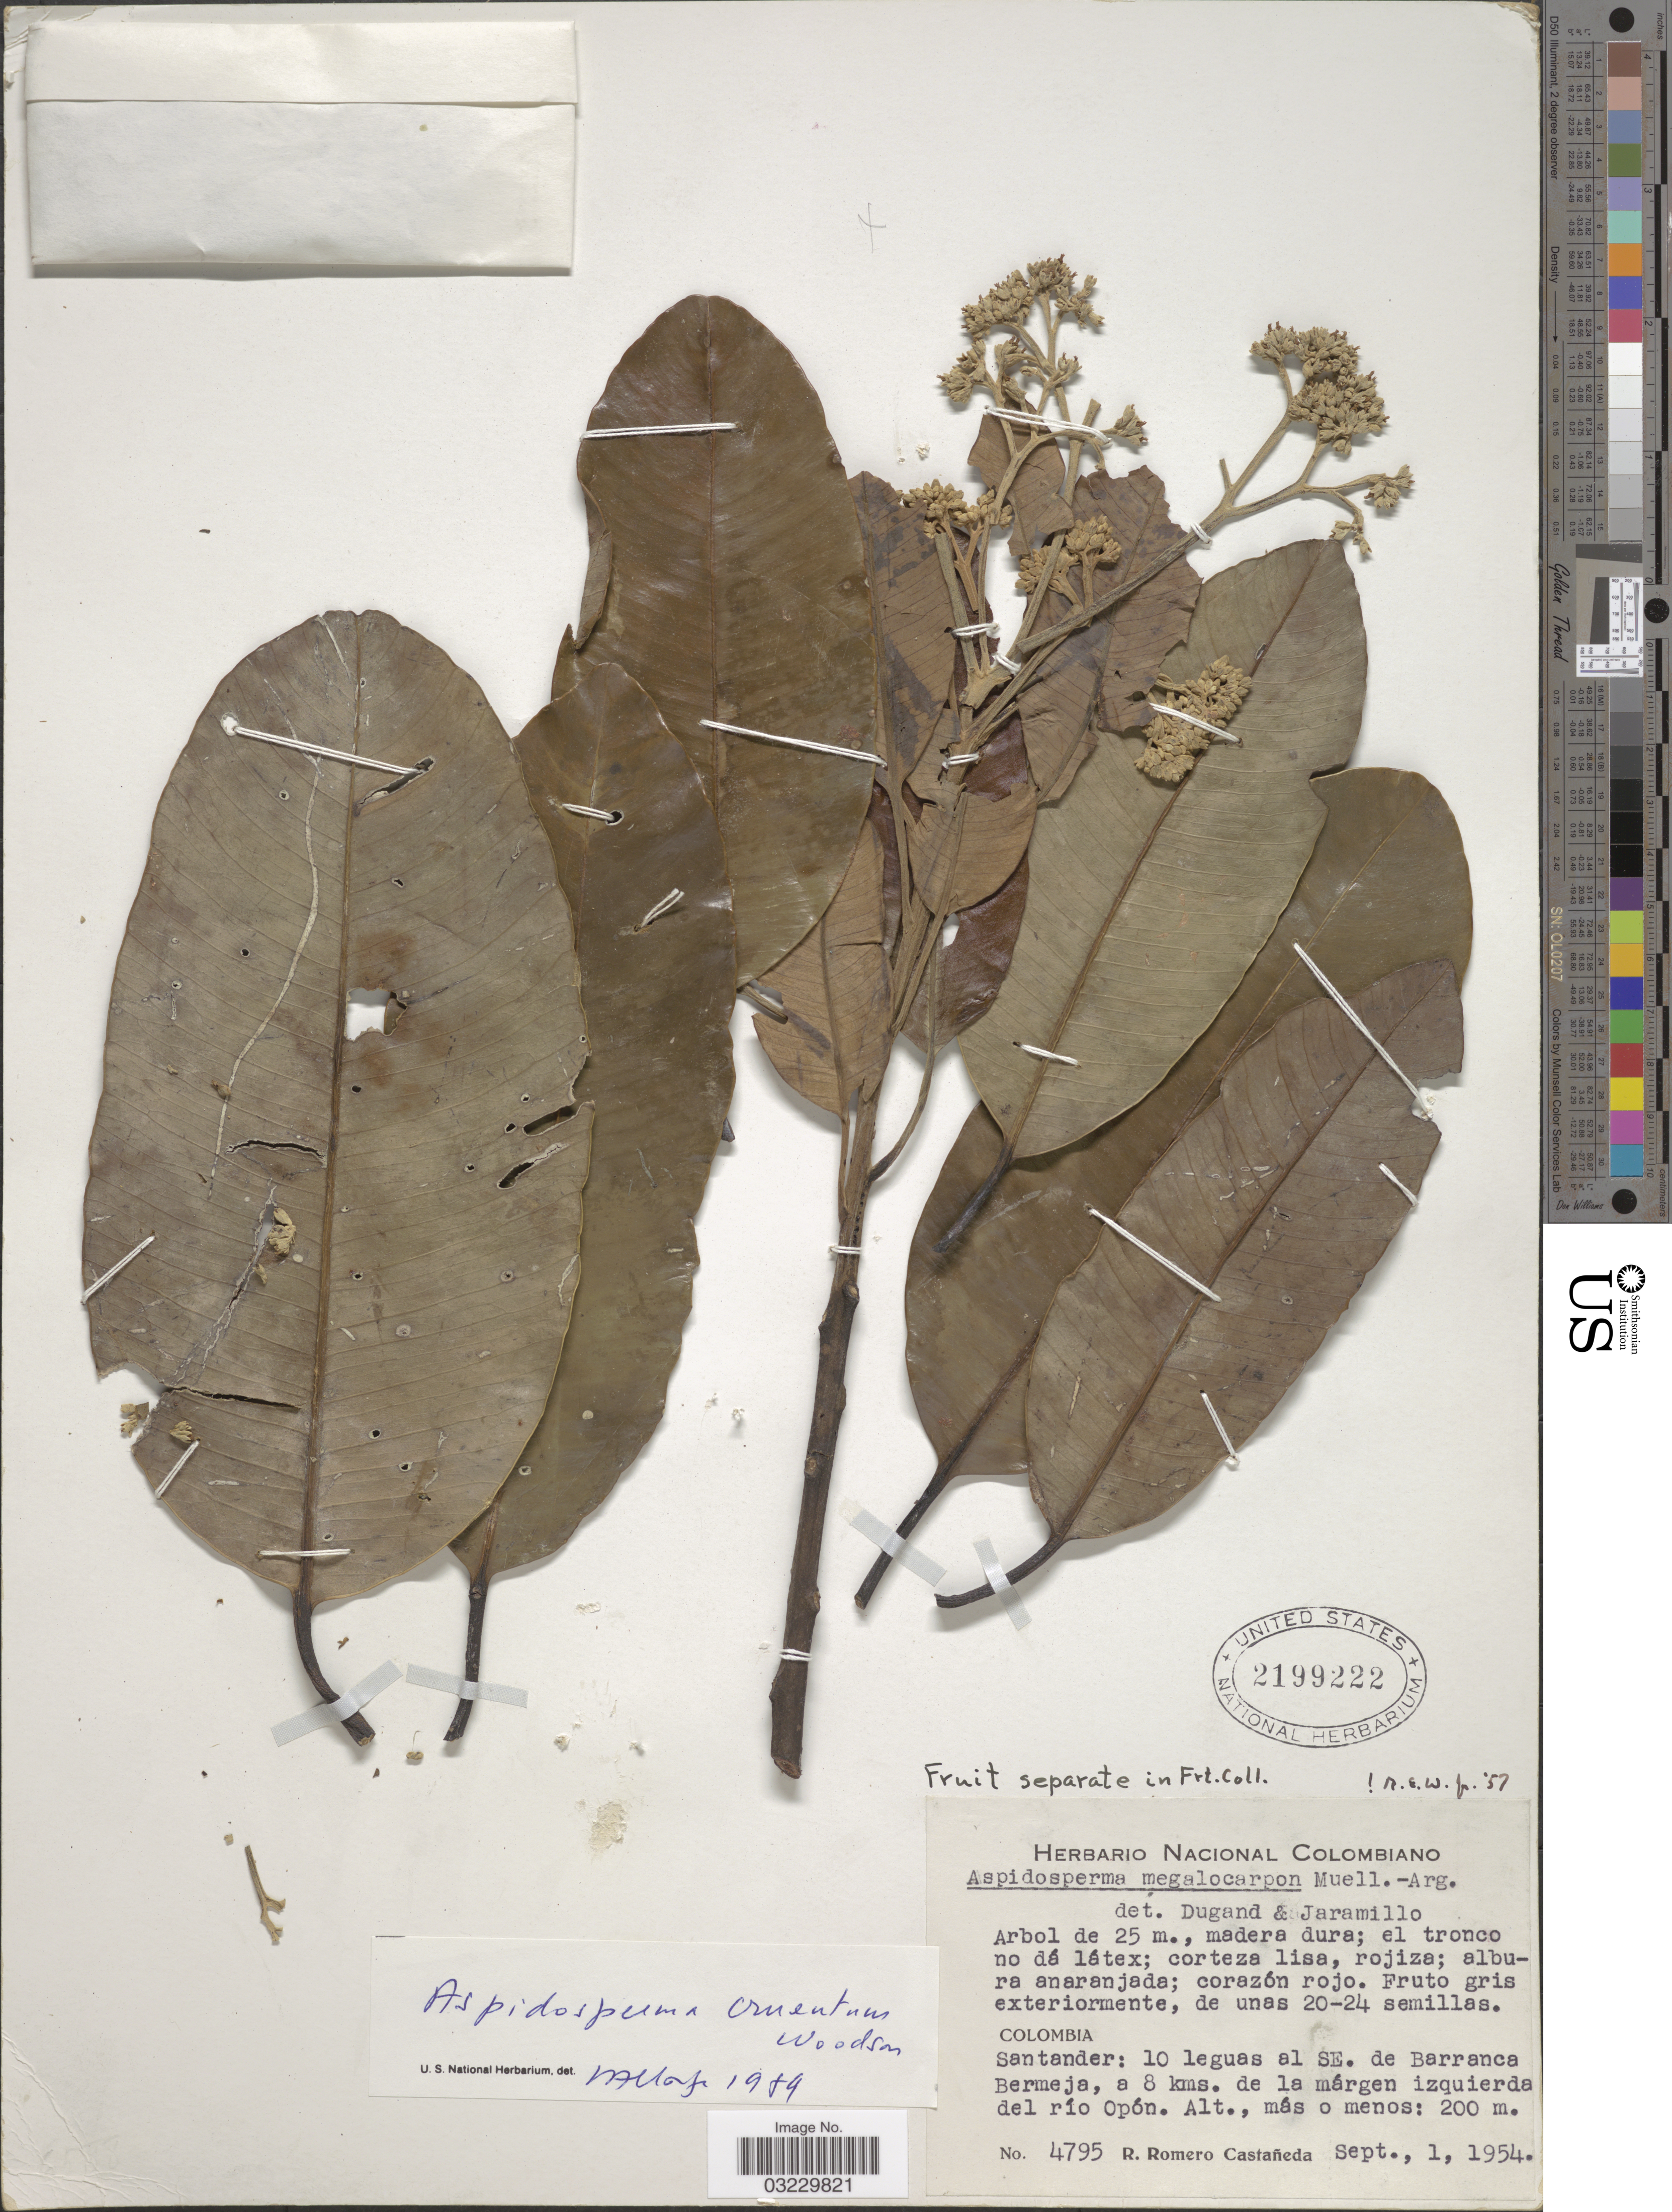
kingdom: Plantae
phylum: Tracheophyta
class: Magnoliopsida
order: Gentianales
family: Apocynaceae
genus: Aspidosperma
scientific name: Aspidosperma desmanthum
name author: Benth. ex Müll. Arg.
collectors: R. Romero Castañeda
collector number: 4795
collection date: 1954-09-01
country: Colombia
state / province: Santander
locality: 10 leguas al SE. de Barranca Bermeja, a 8 kms. de la márgen izquierda del río Opón.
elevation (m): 200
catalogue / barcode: US 2199222